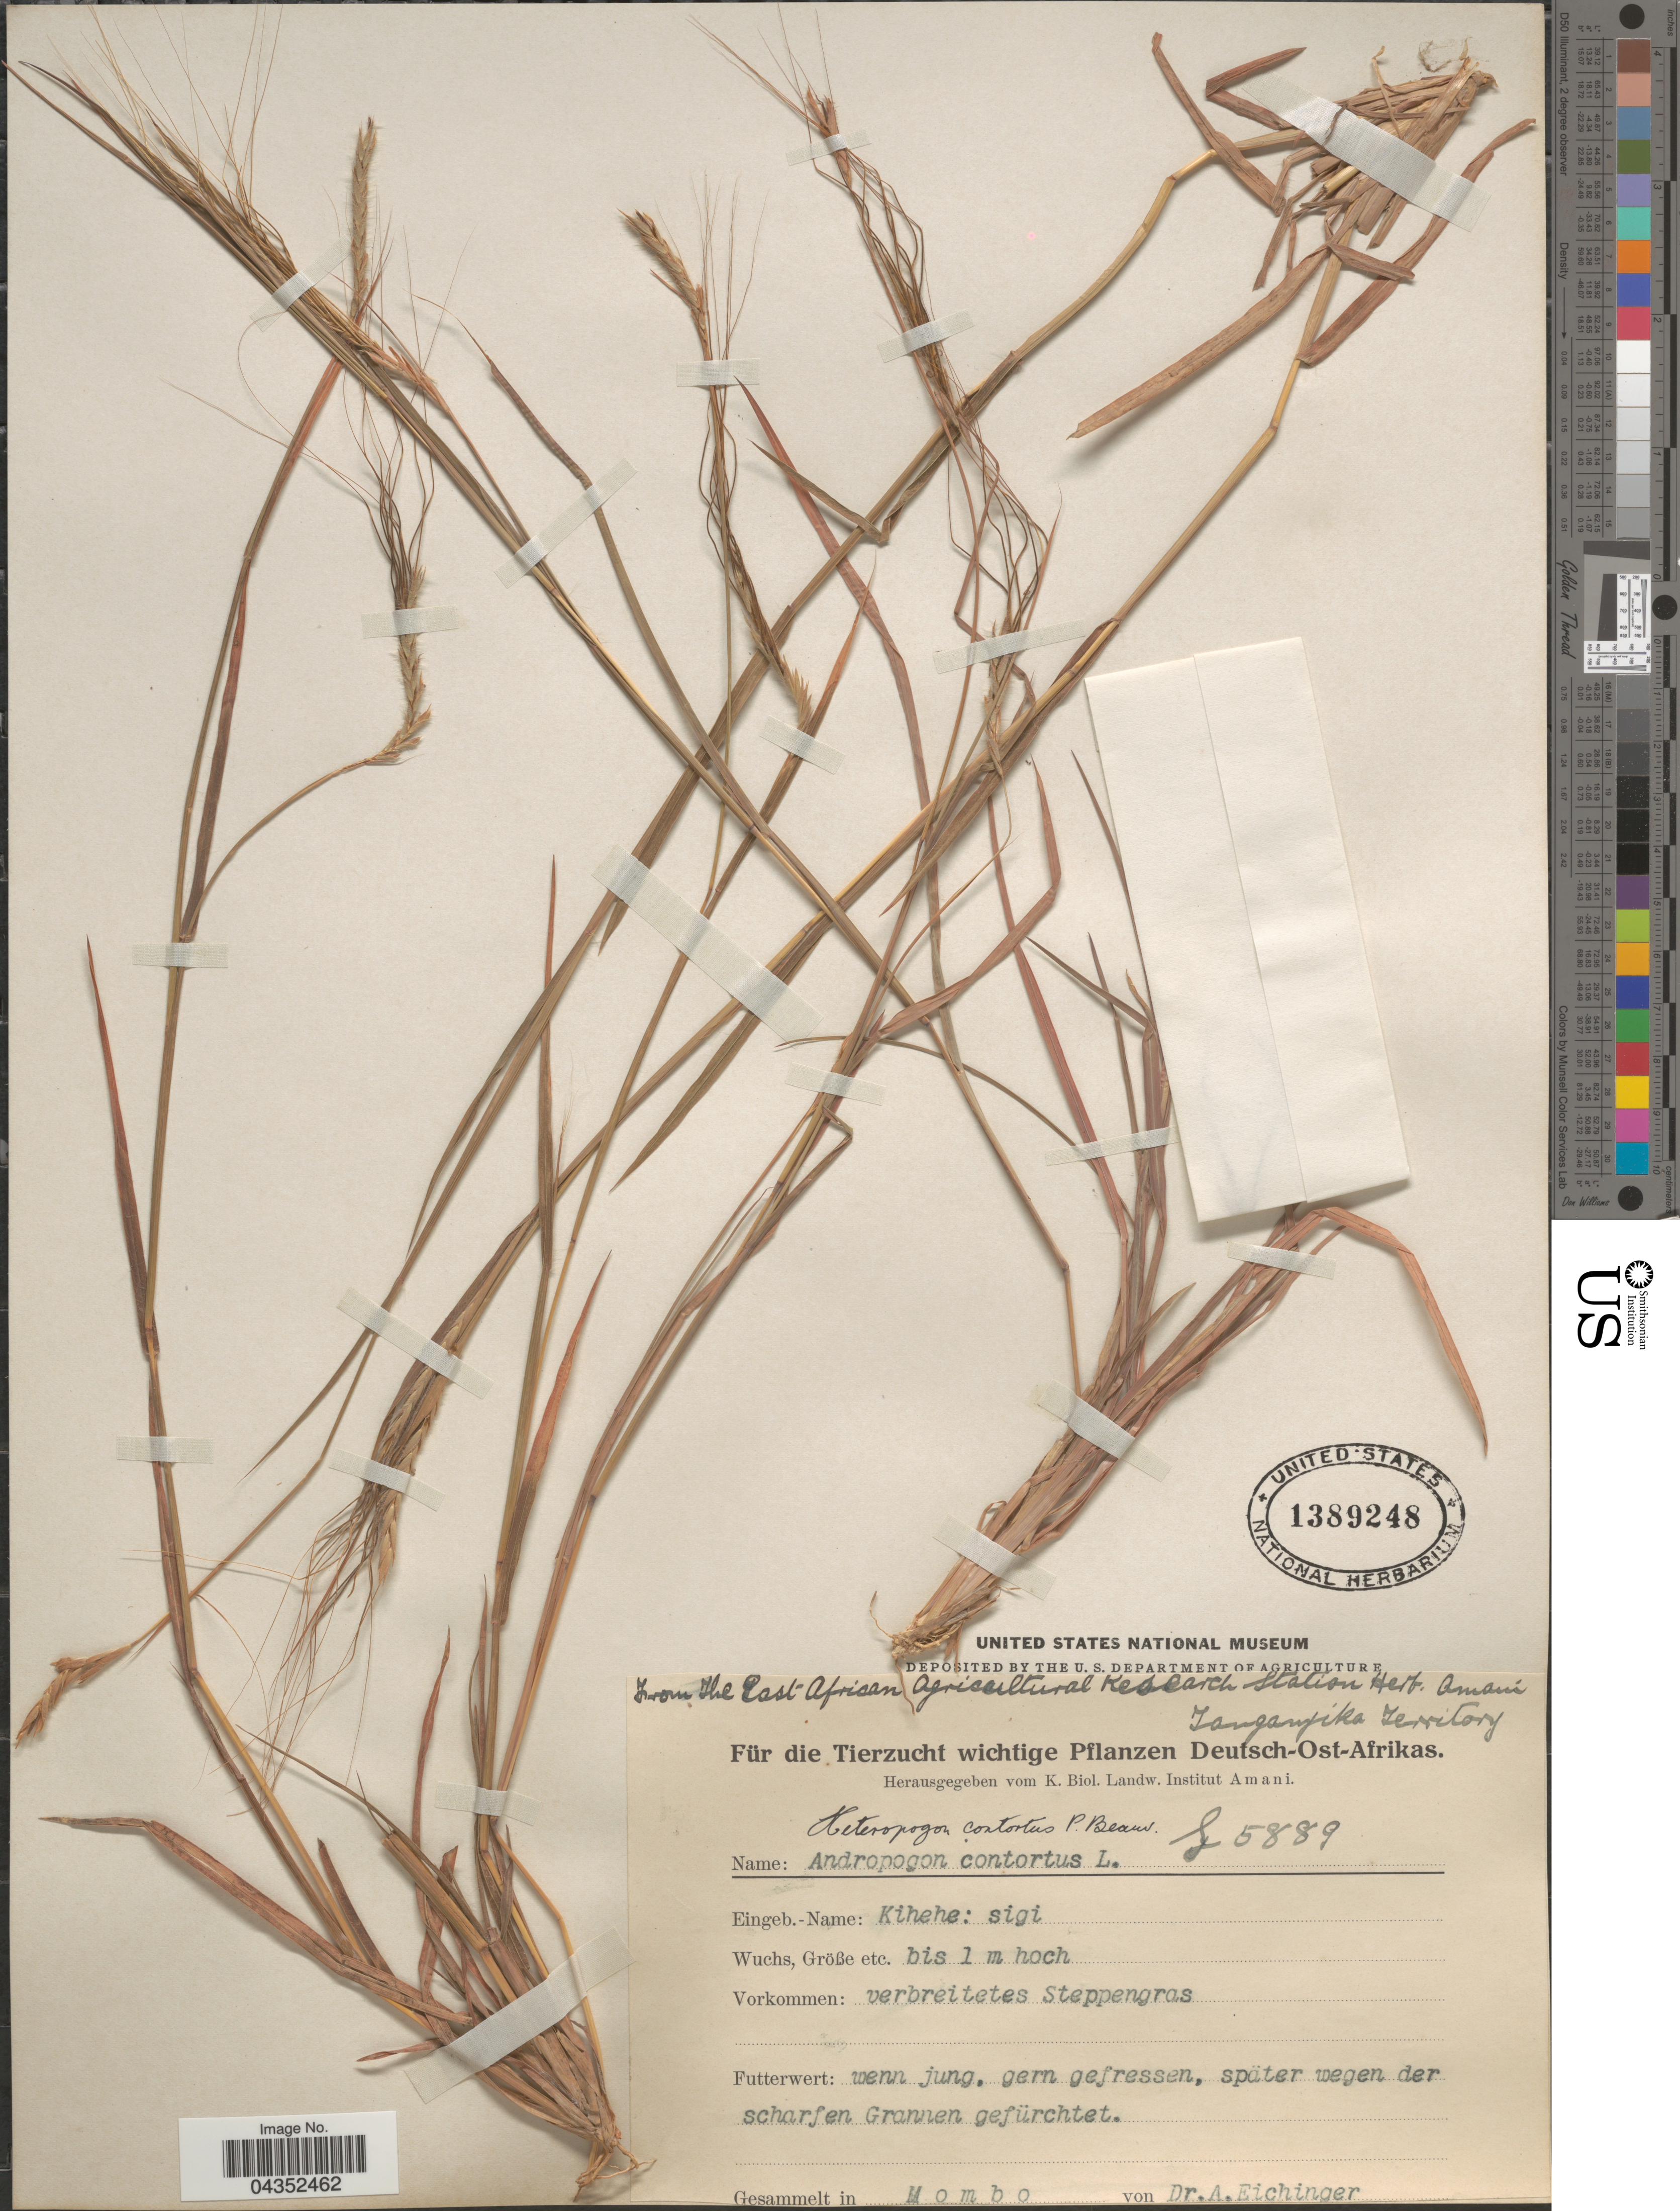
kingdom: Plantae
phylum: Tracheophyta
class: Liliopsida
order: Poales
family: Poaceae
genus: Heteropogon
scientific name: Heteropogon contortus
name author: (L.) P. Beauv. ex Roem. & Schult.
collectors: A. Eichinger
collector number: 5889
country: Tanzania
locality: Tanganyika Territory. In Mombo.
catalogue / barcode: US 1389248